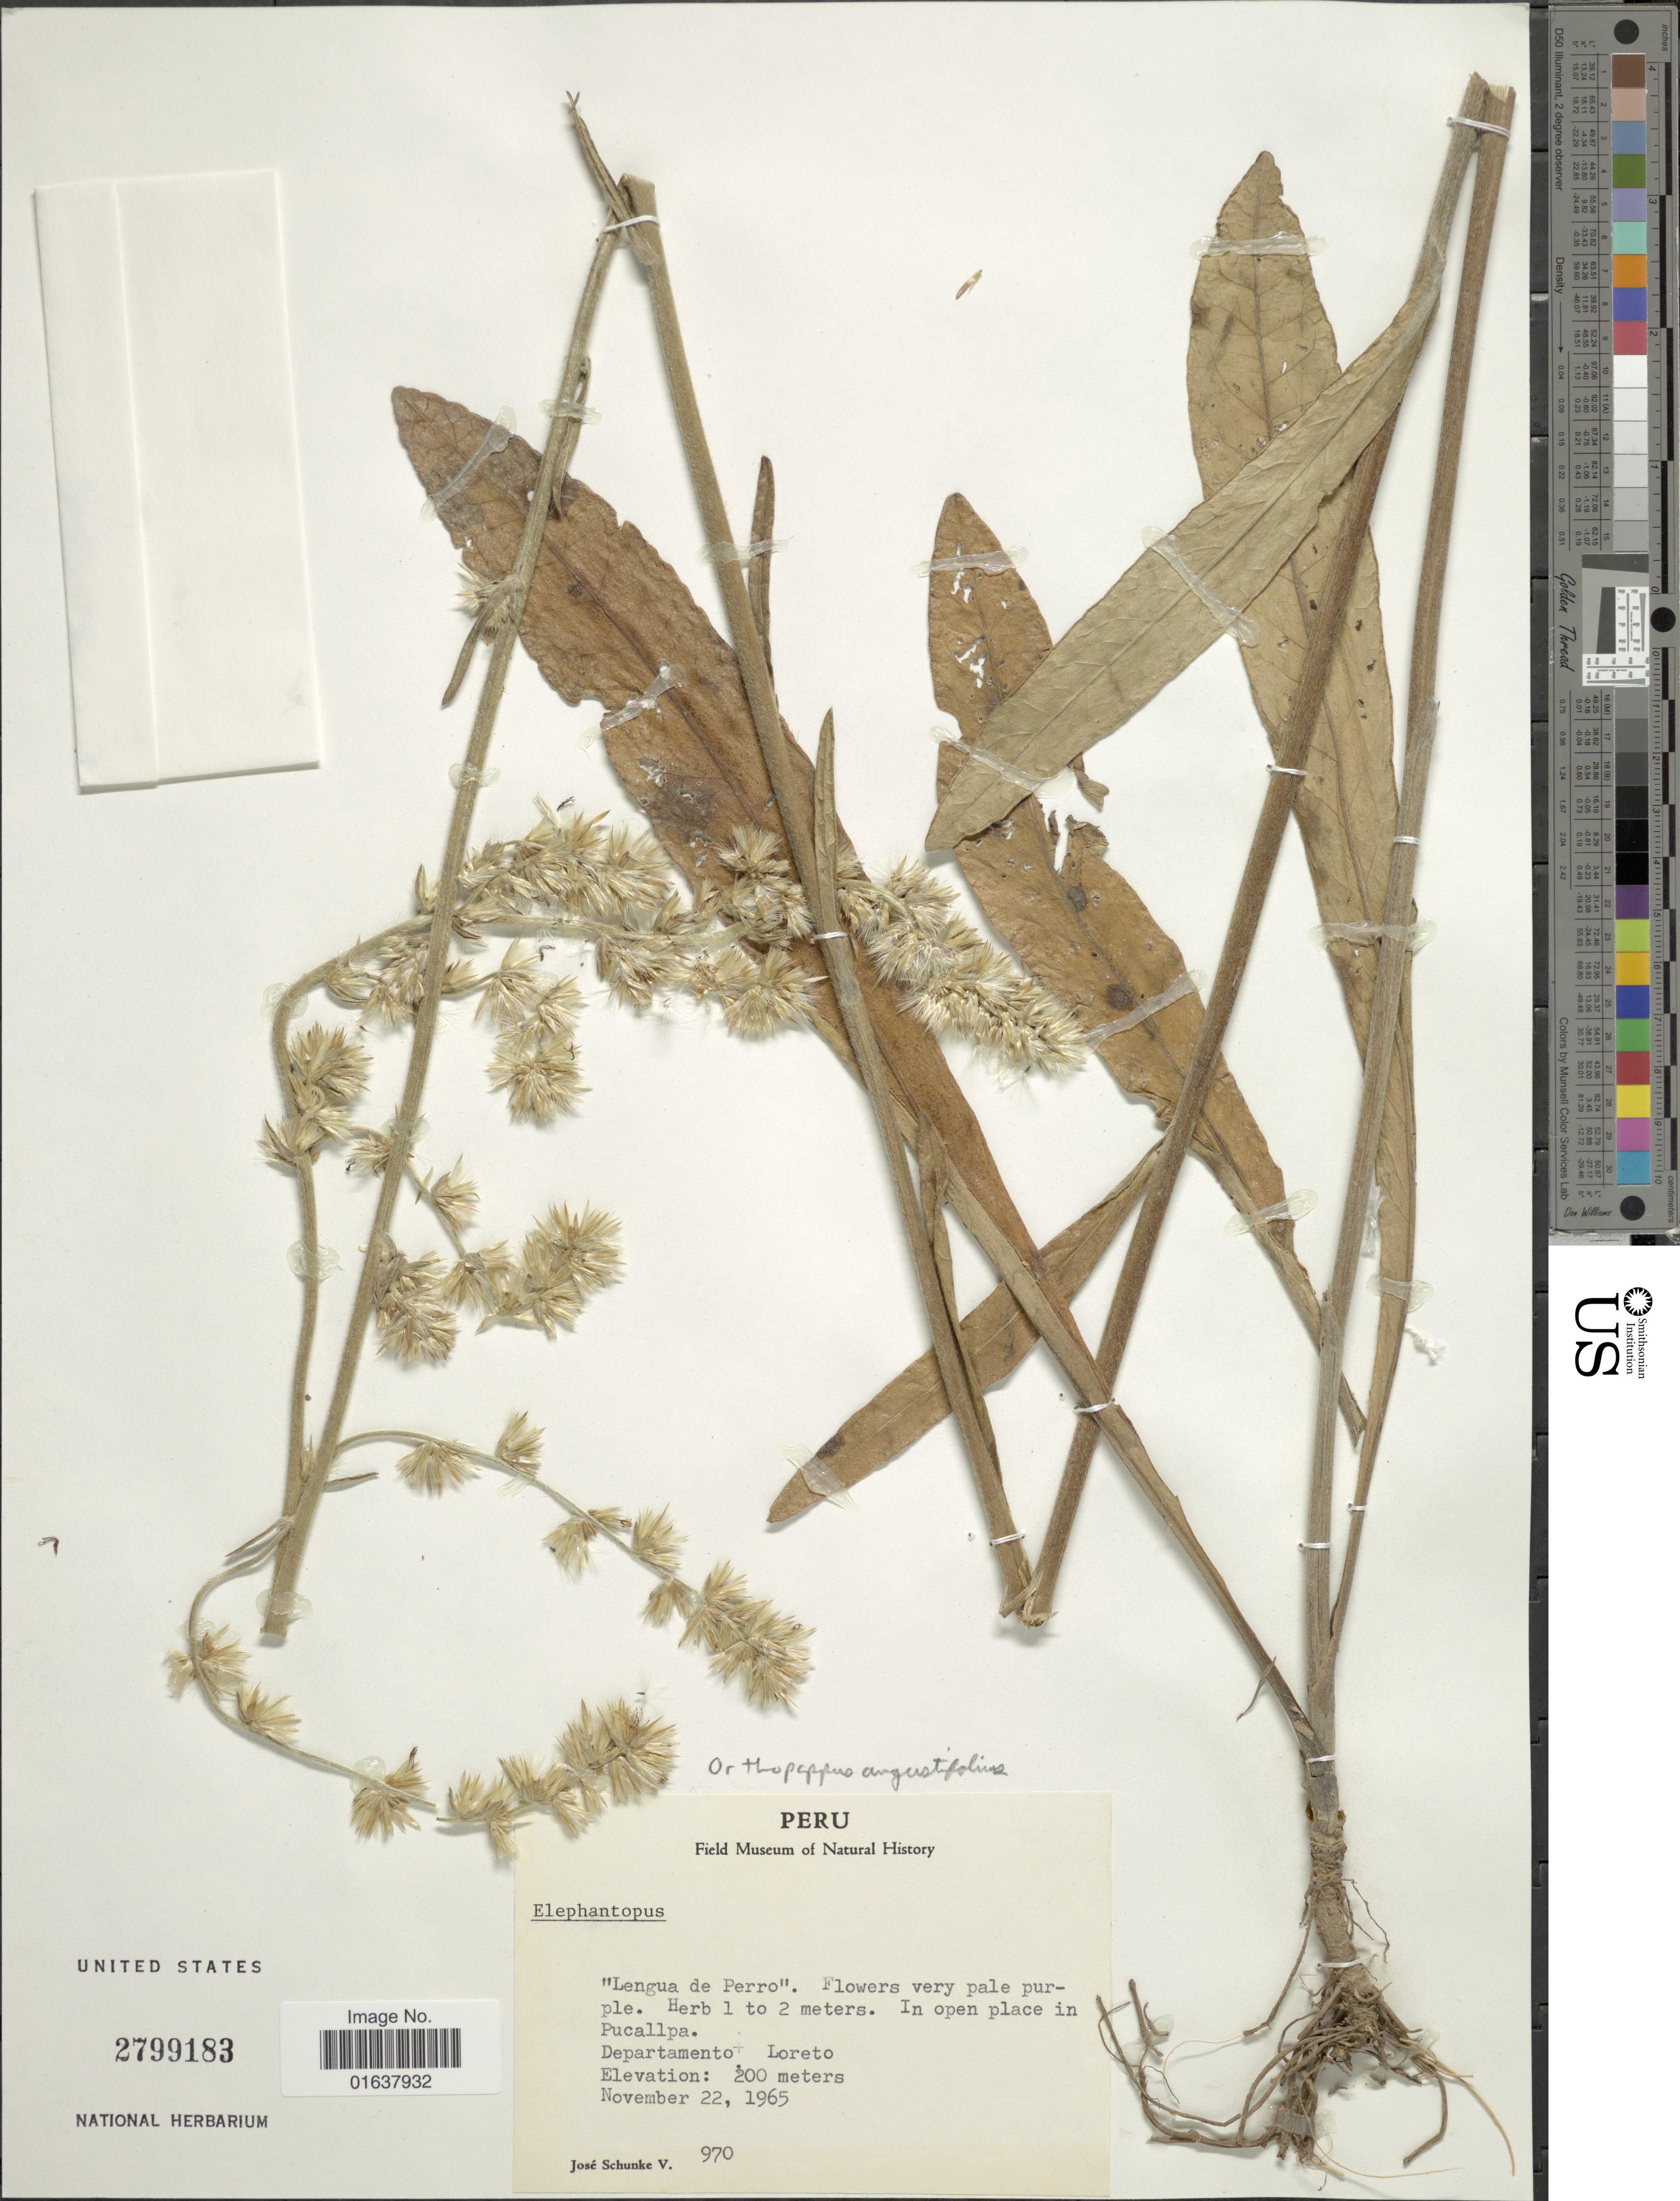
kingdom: Plantae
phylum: Tracheophyta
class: Magnoliopsida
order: Asterales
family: Asteraceae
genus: Orthopappus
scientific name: Orthopappus angustifolius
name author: (Sw.) Gleason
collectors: J. M. Schunke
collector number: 970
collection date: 1965-11-22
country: Peru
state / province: Loreto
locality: Lengua de Perro. Pucallpa. Departamento Loreta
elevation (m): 200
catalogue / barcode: US 2799183